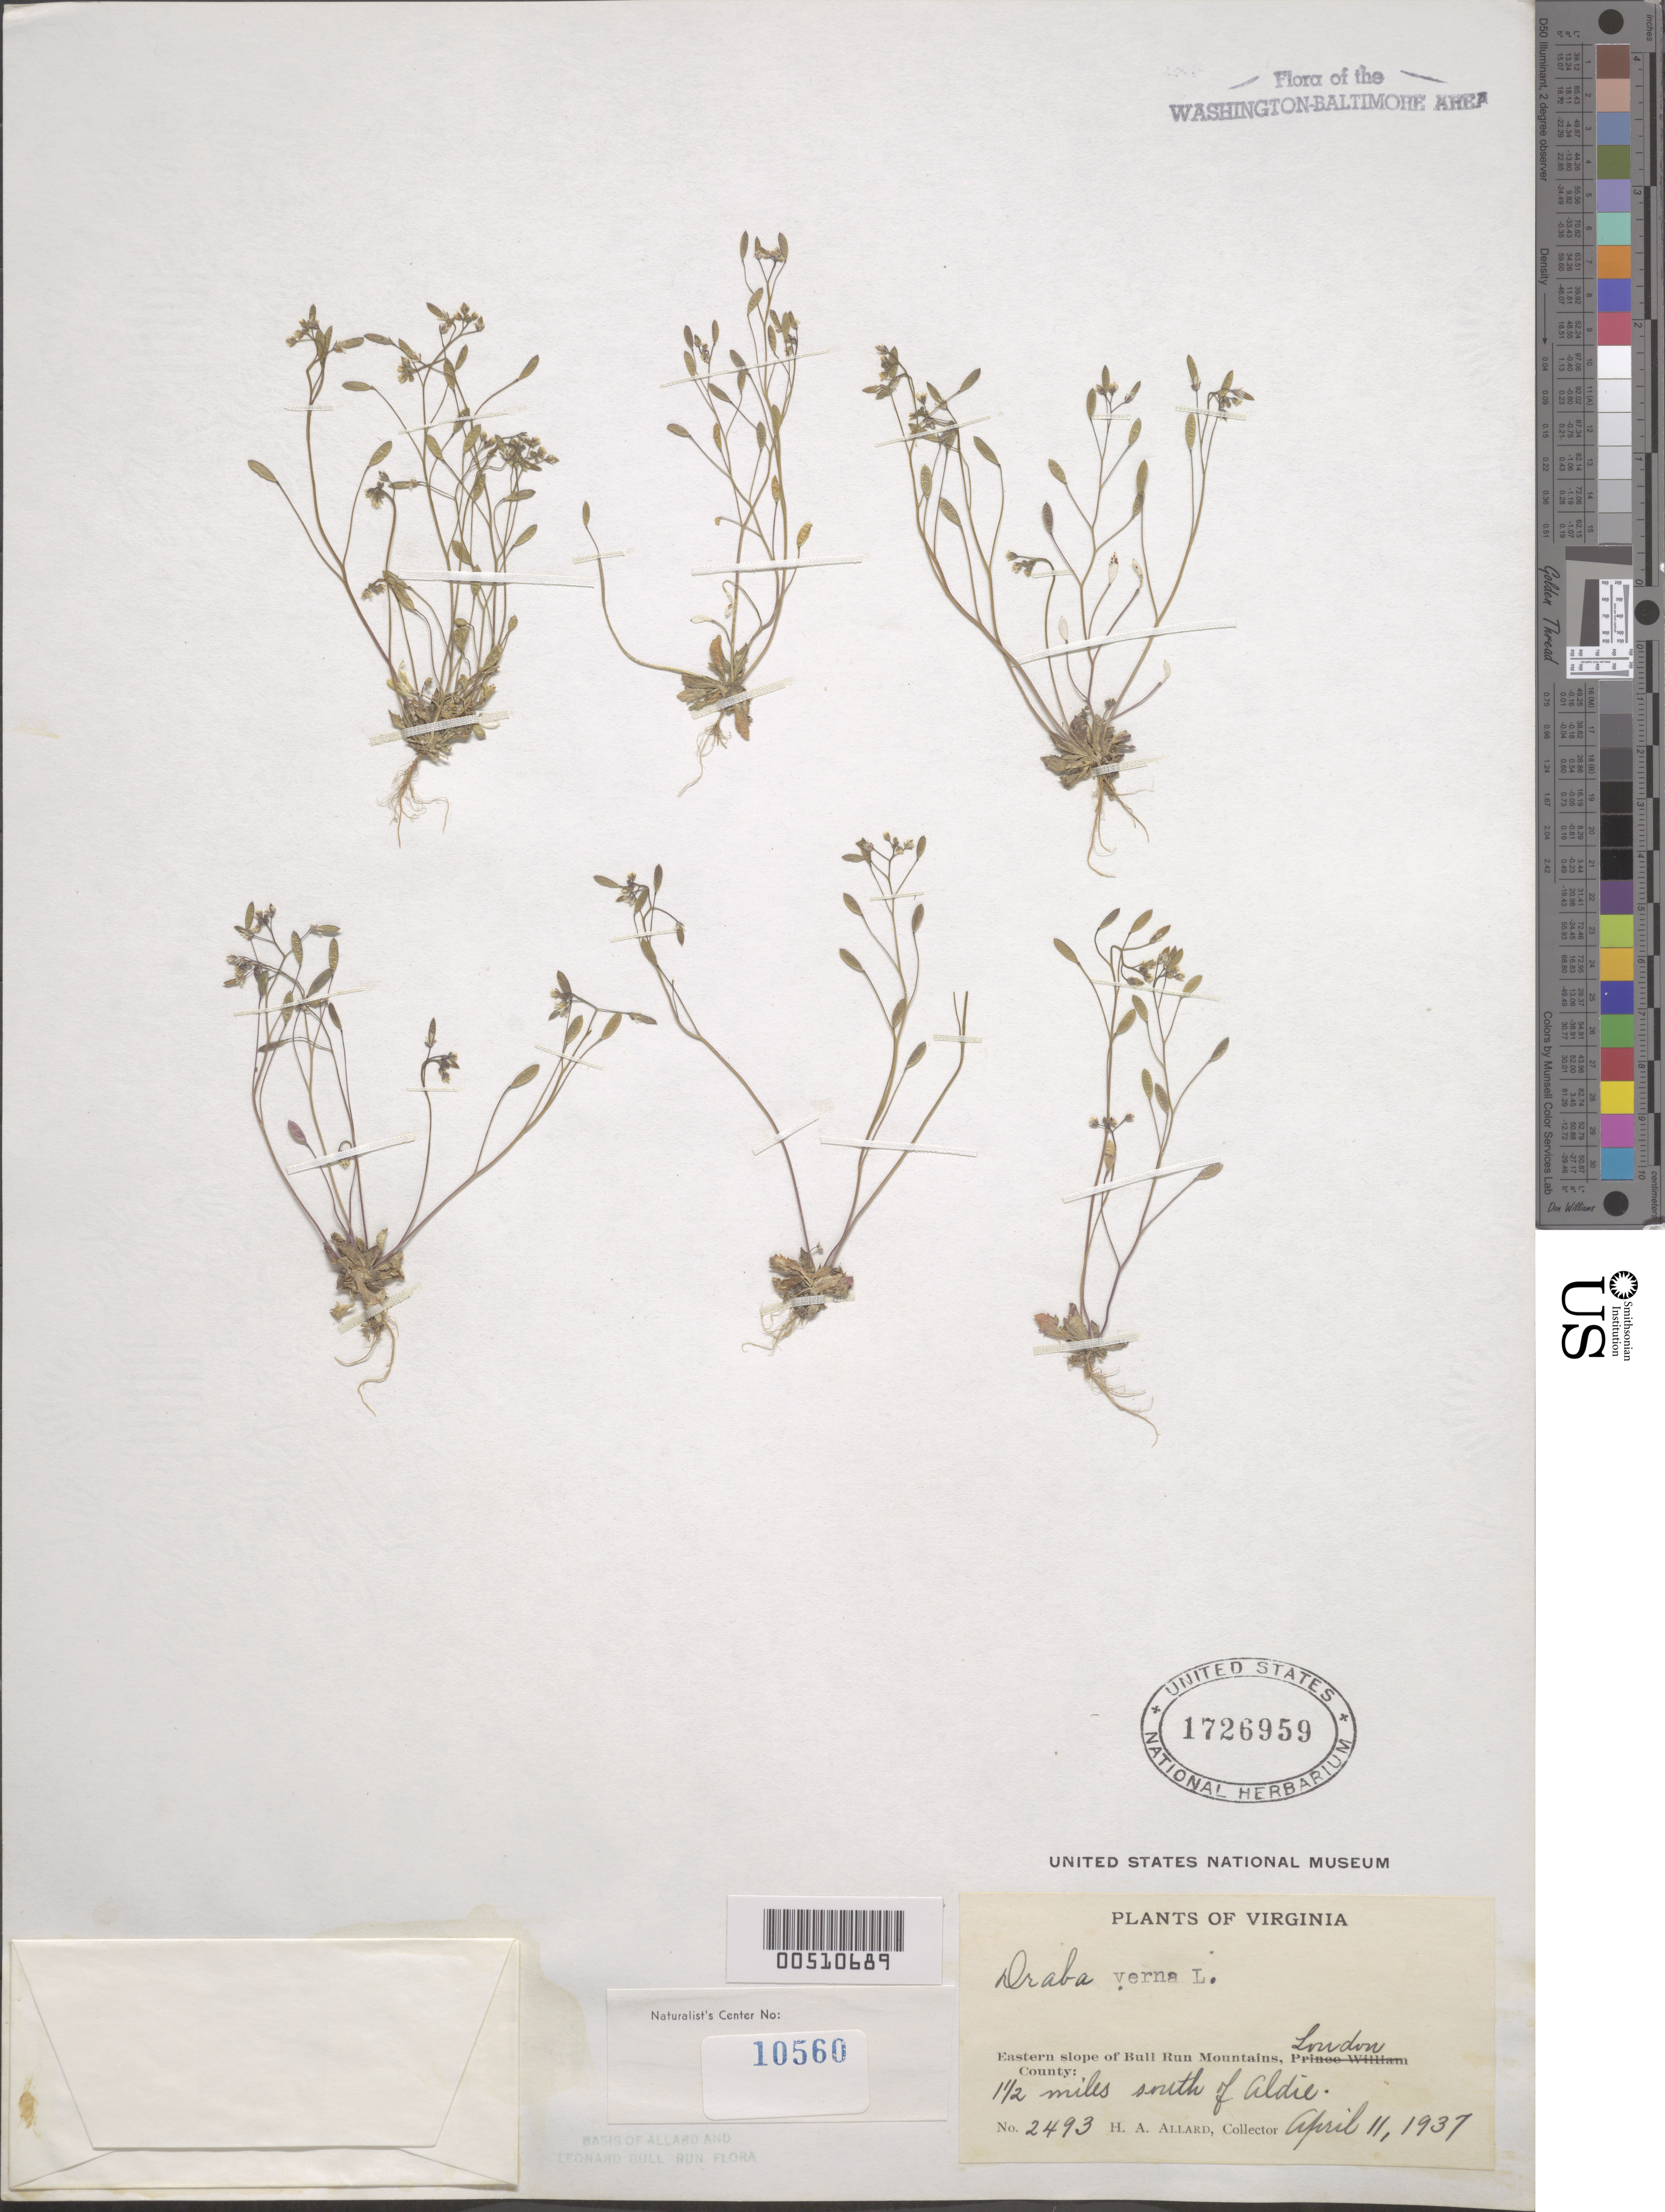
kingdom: Plantae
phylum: Tracheophyta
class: Magnoliopsida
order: Brassicales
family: Brassicaceae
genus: Draba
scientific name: Draba verna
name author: L.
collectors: H. A. Allard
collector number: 2493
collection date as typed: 11 Apr 1937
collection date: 1937-04-11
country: United States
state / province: Virginia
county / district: Loudoun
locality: S of Aldie, E slope of Bull Run Mts. Bull Run Mts.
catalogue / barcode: US 1726959